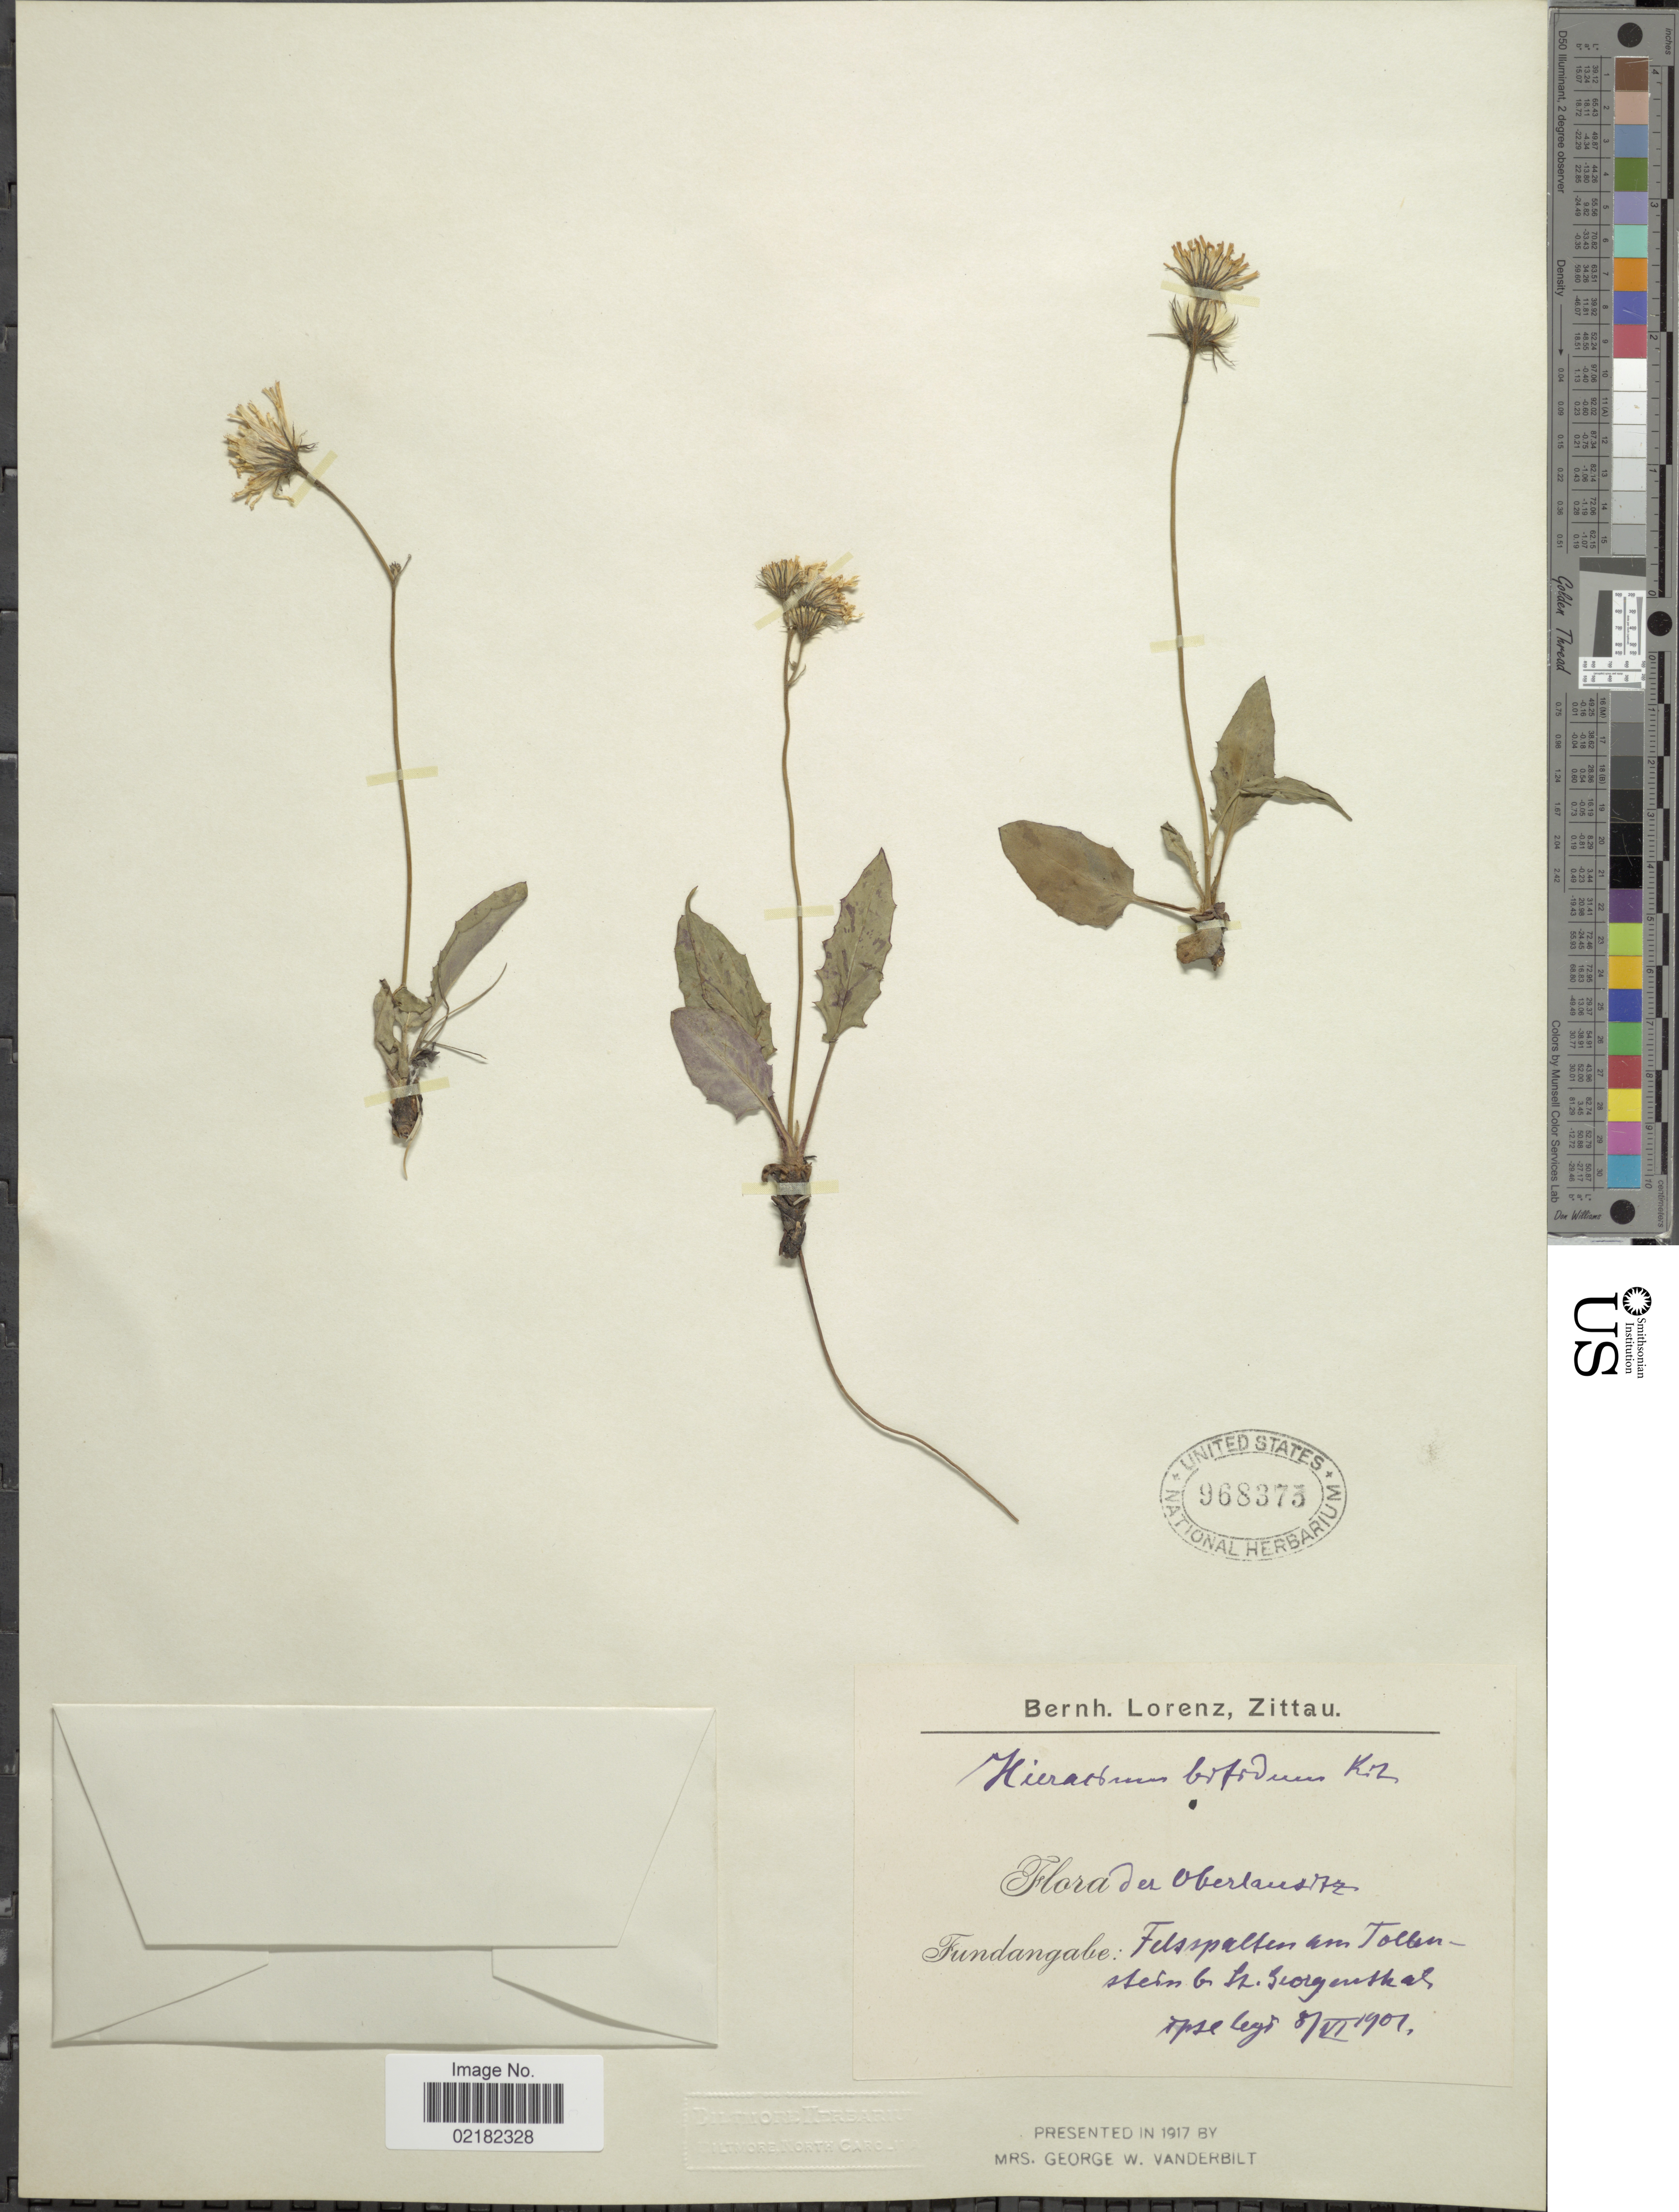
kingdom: Plantae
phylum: Tracheophyta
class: Magnoliopsida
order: Asterales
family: Asteraceae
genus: Hieracium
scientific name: Hieracium bifidum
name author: Hornem.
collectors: B. Lorenz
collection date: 1901-06-08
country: Czechia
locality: Fundangabe: Felsspalten am Tollenstein b. Sz. Georgenthal. [interpreted]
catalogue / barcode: US 968373